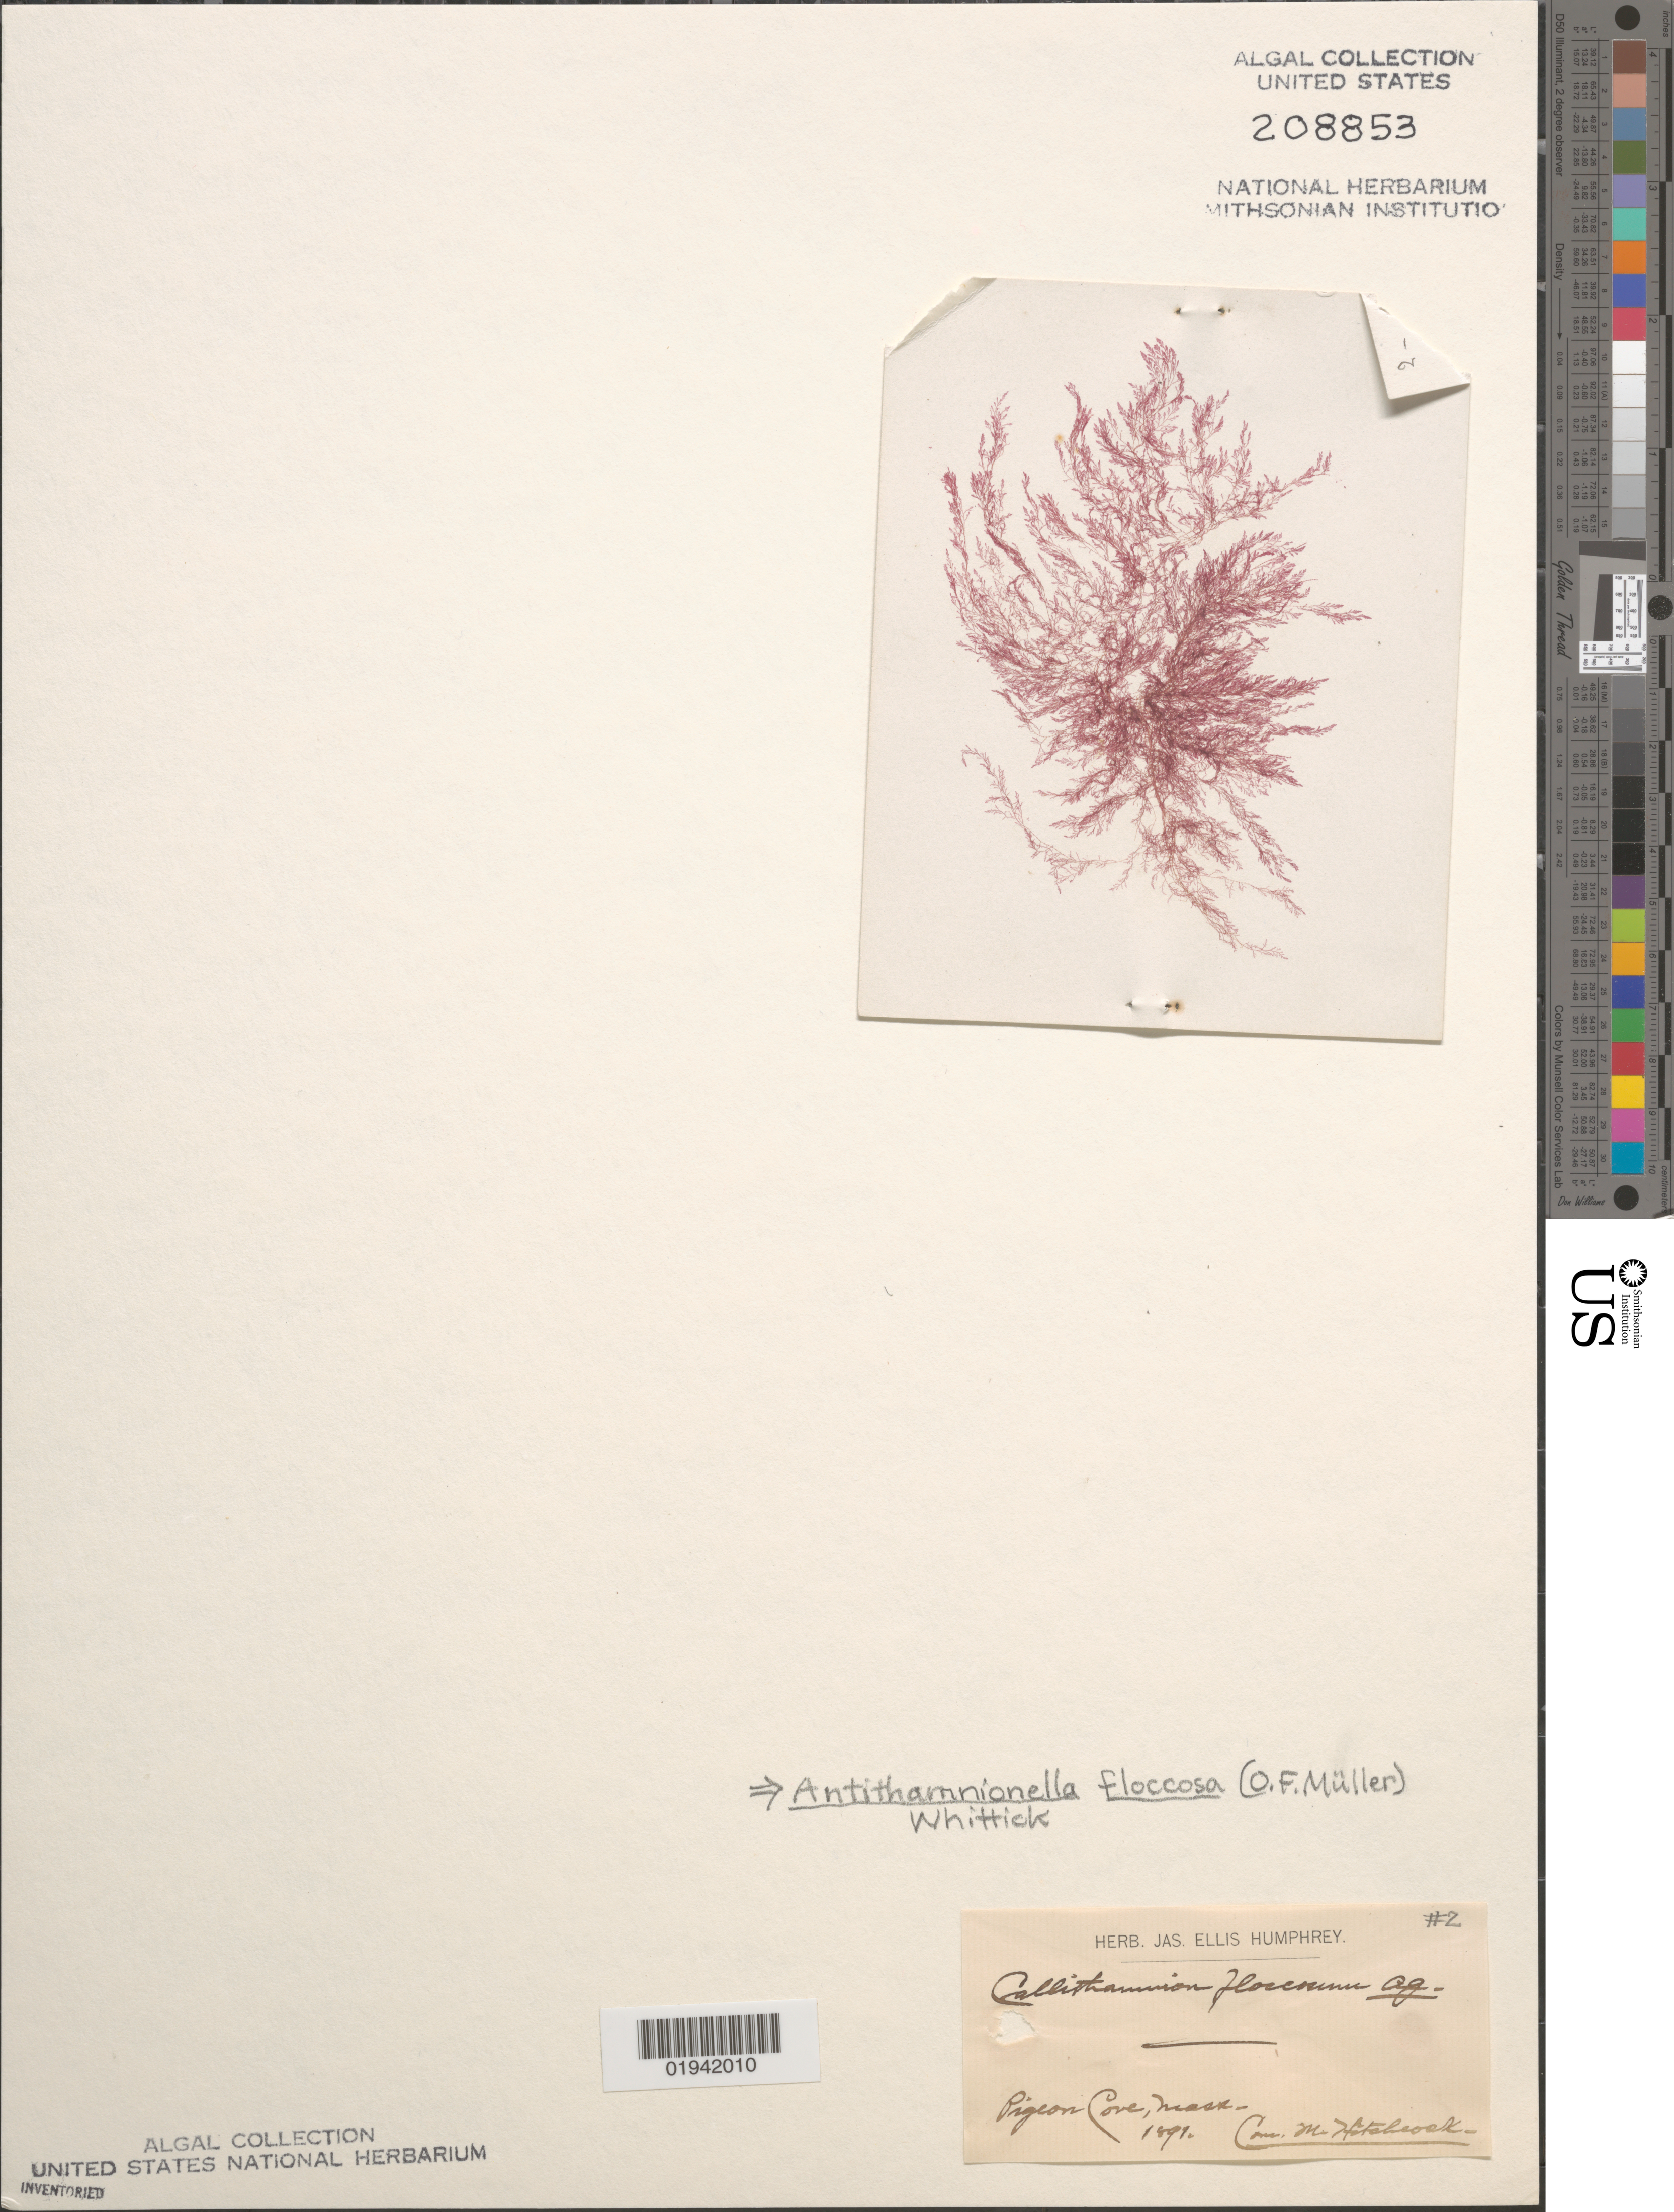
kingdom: Plantae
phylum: Rhodophyta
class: Florideophyceae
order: Ceramiales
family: Ceramiaceae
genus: Antithamnionella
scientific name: Antithamnionella floccosa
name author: (O.F. Muell.) Whittick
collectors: M. Hitchcock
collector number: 2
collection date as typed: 1891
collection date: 1891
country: United States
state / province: Massachusetts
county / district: Essex County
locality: Pigeon Cove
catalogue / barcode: US 208853